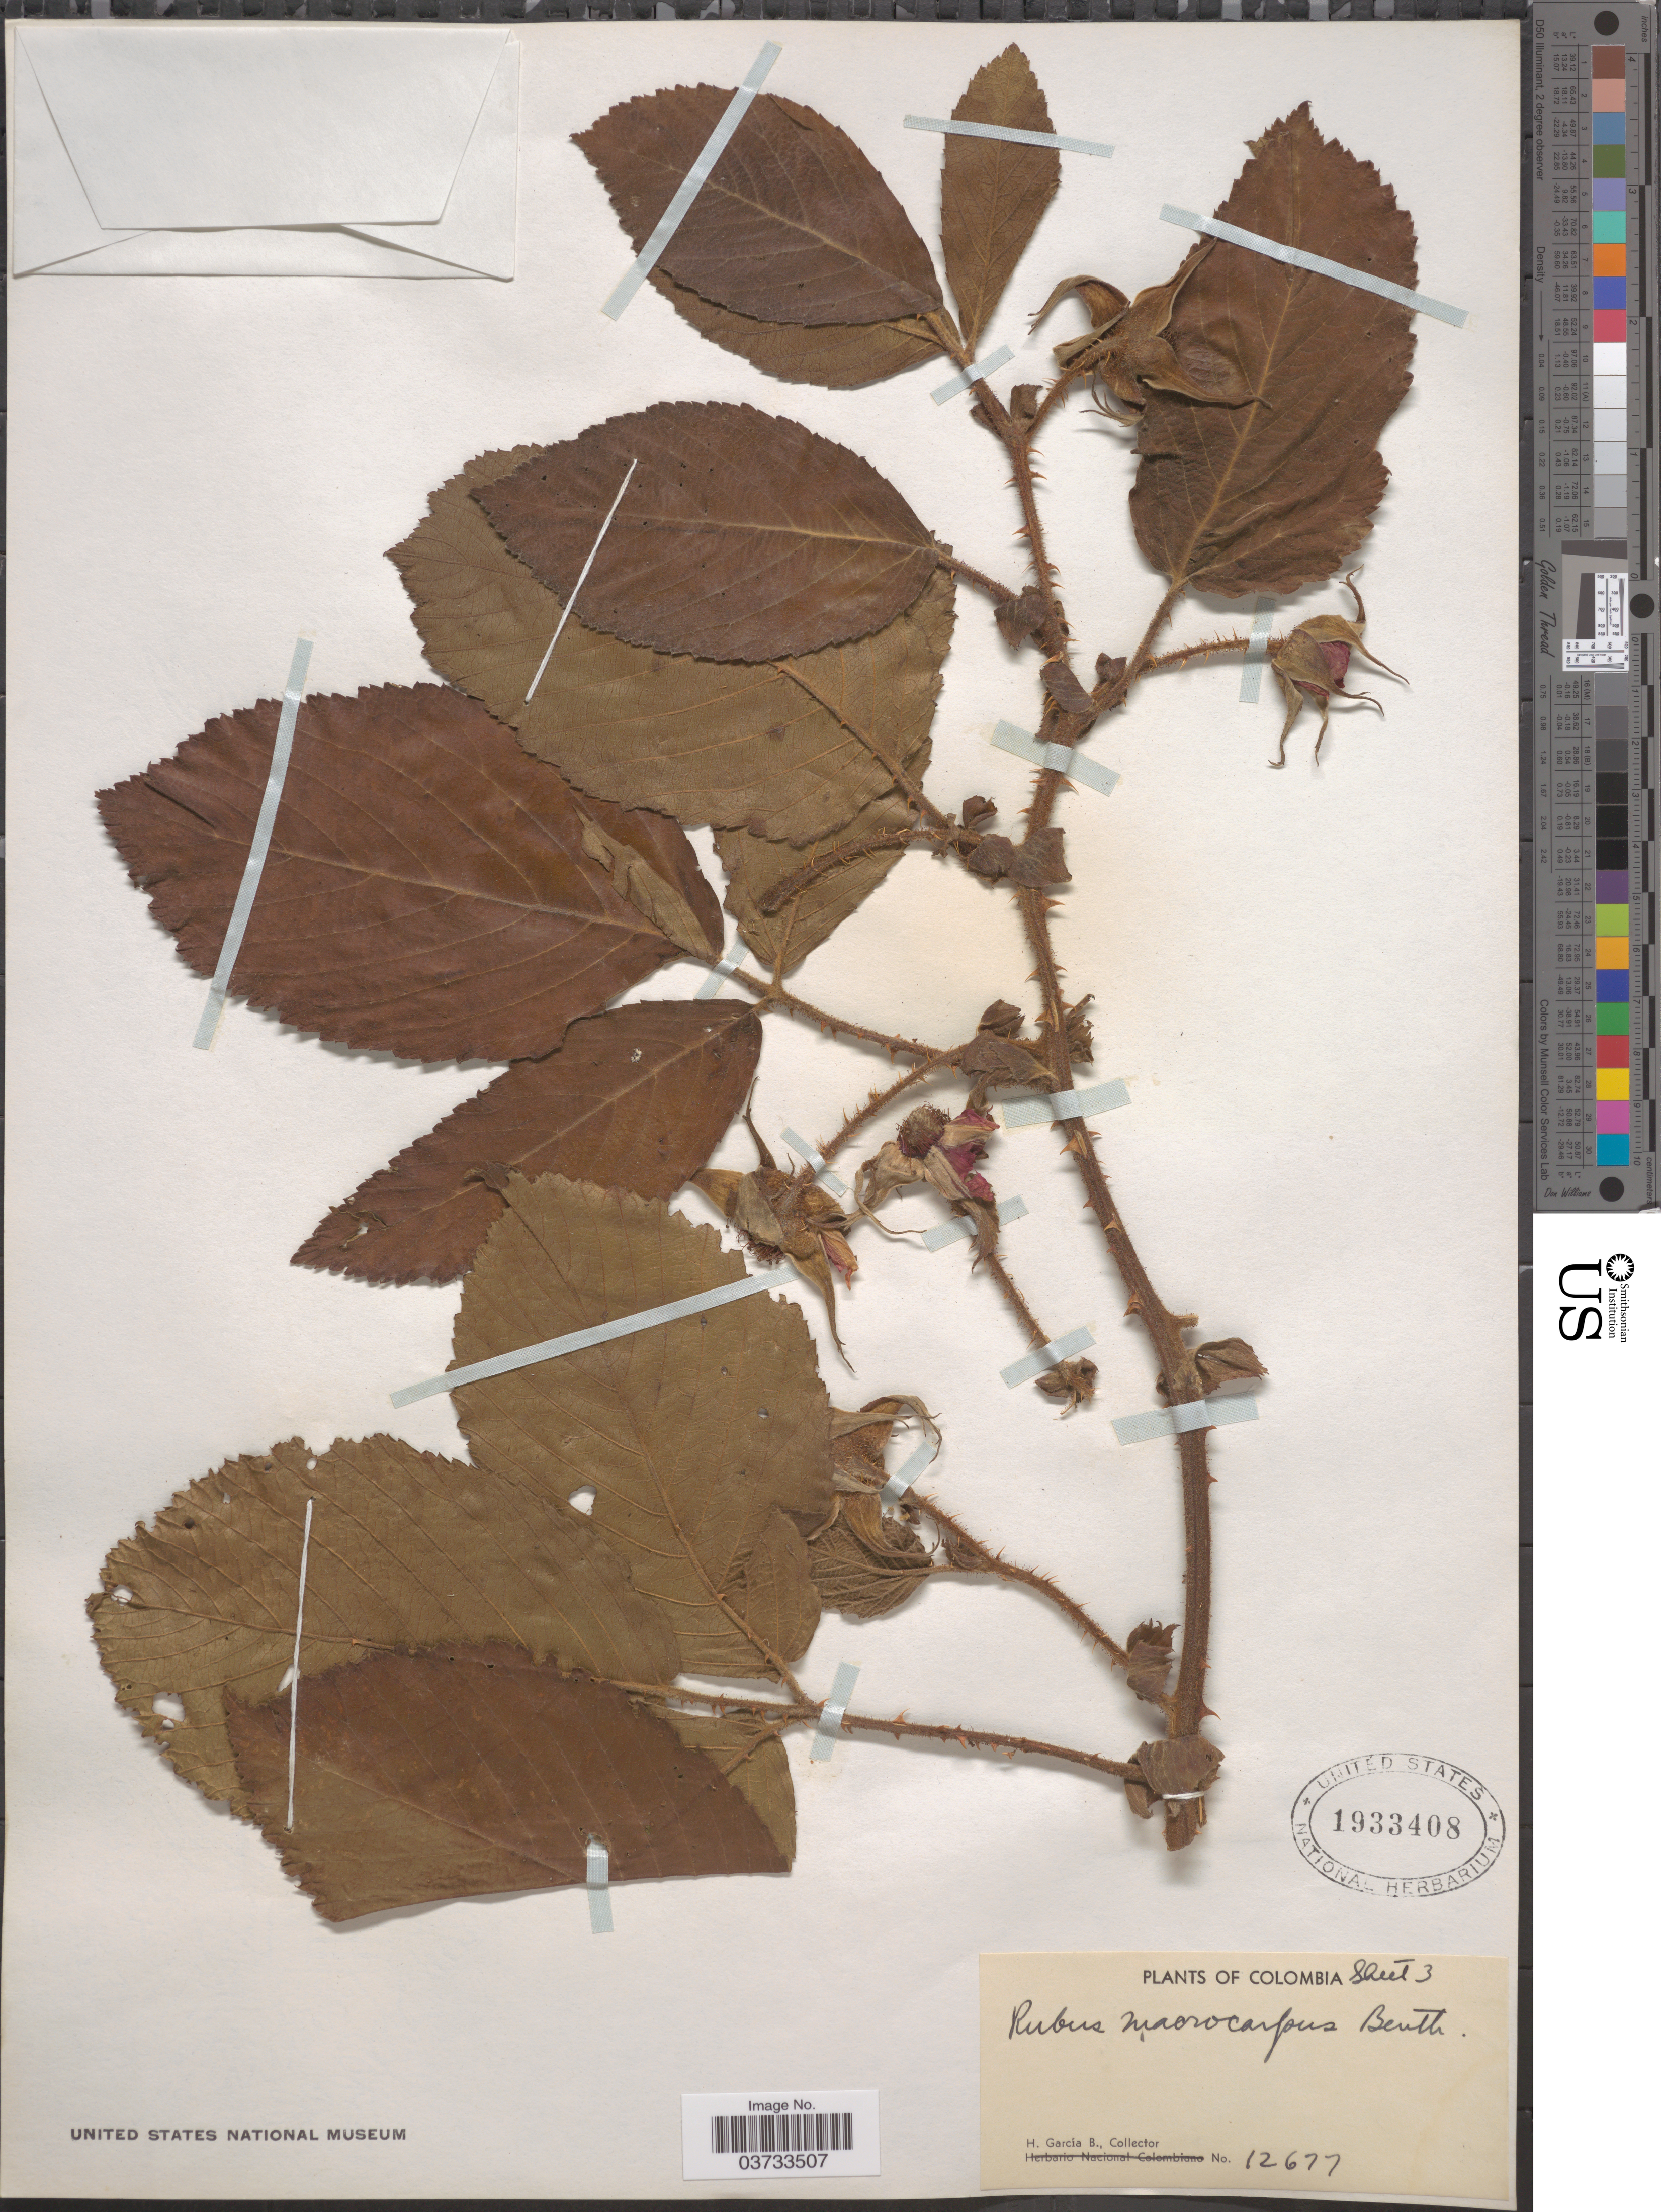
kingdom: Plantae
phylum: Tracheophyta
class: Magnoliopsida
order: Rosales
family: Rosaceae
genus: Rubus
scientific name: Rubus macrocarpus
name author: King ex C.B. Clarke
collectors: H. García B.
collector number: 12677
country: Colombia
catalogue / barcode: US 1933408